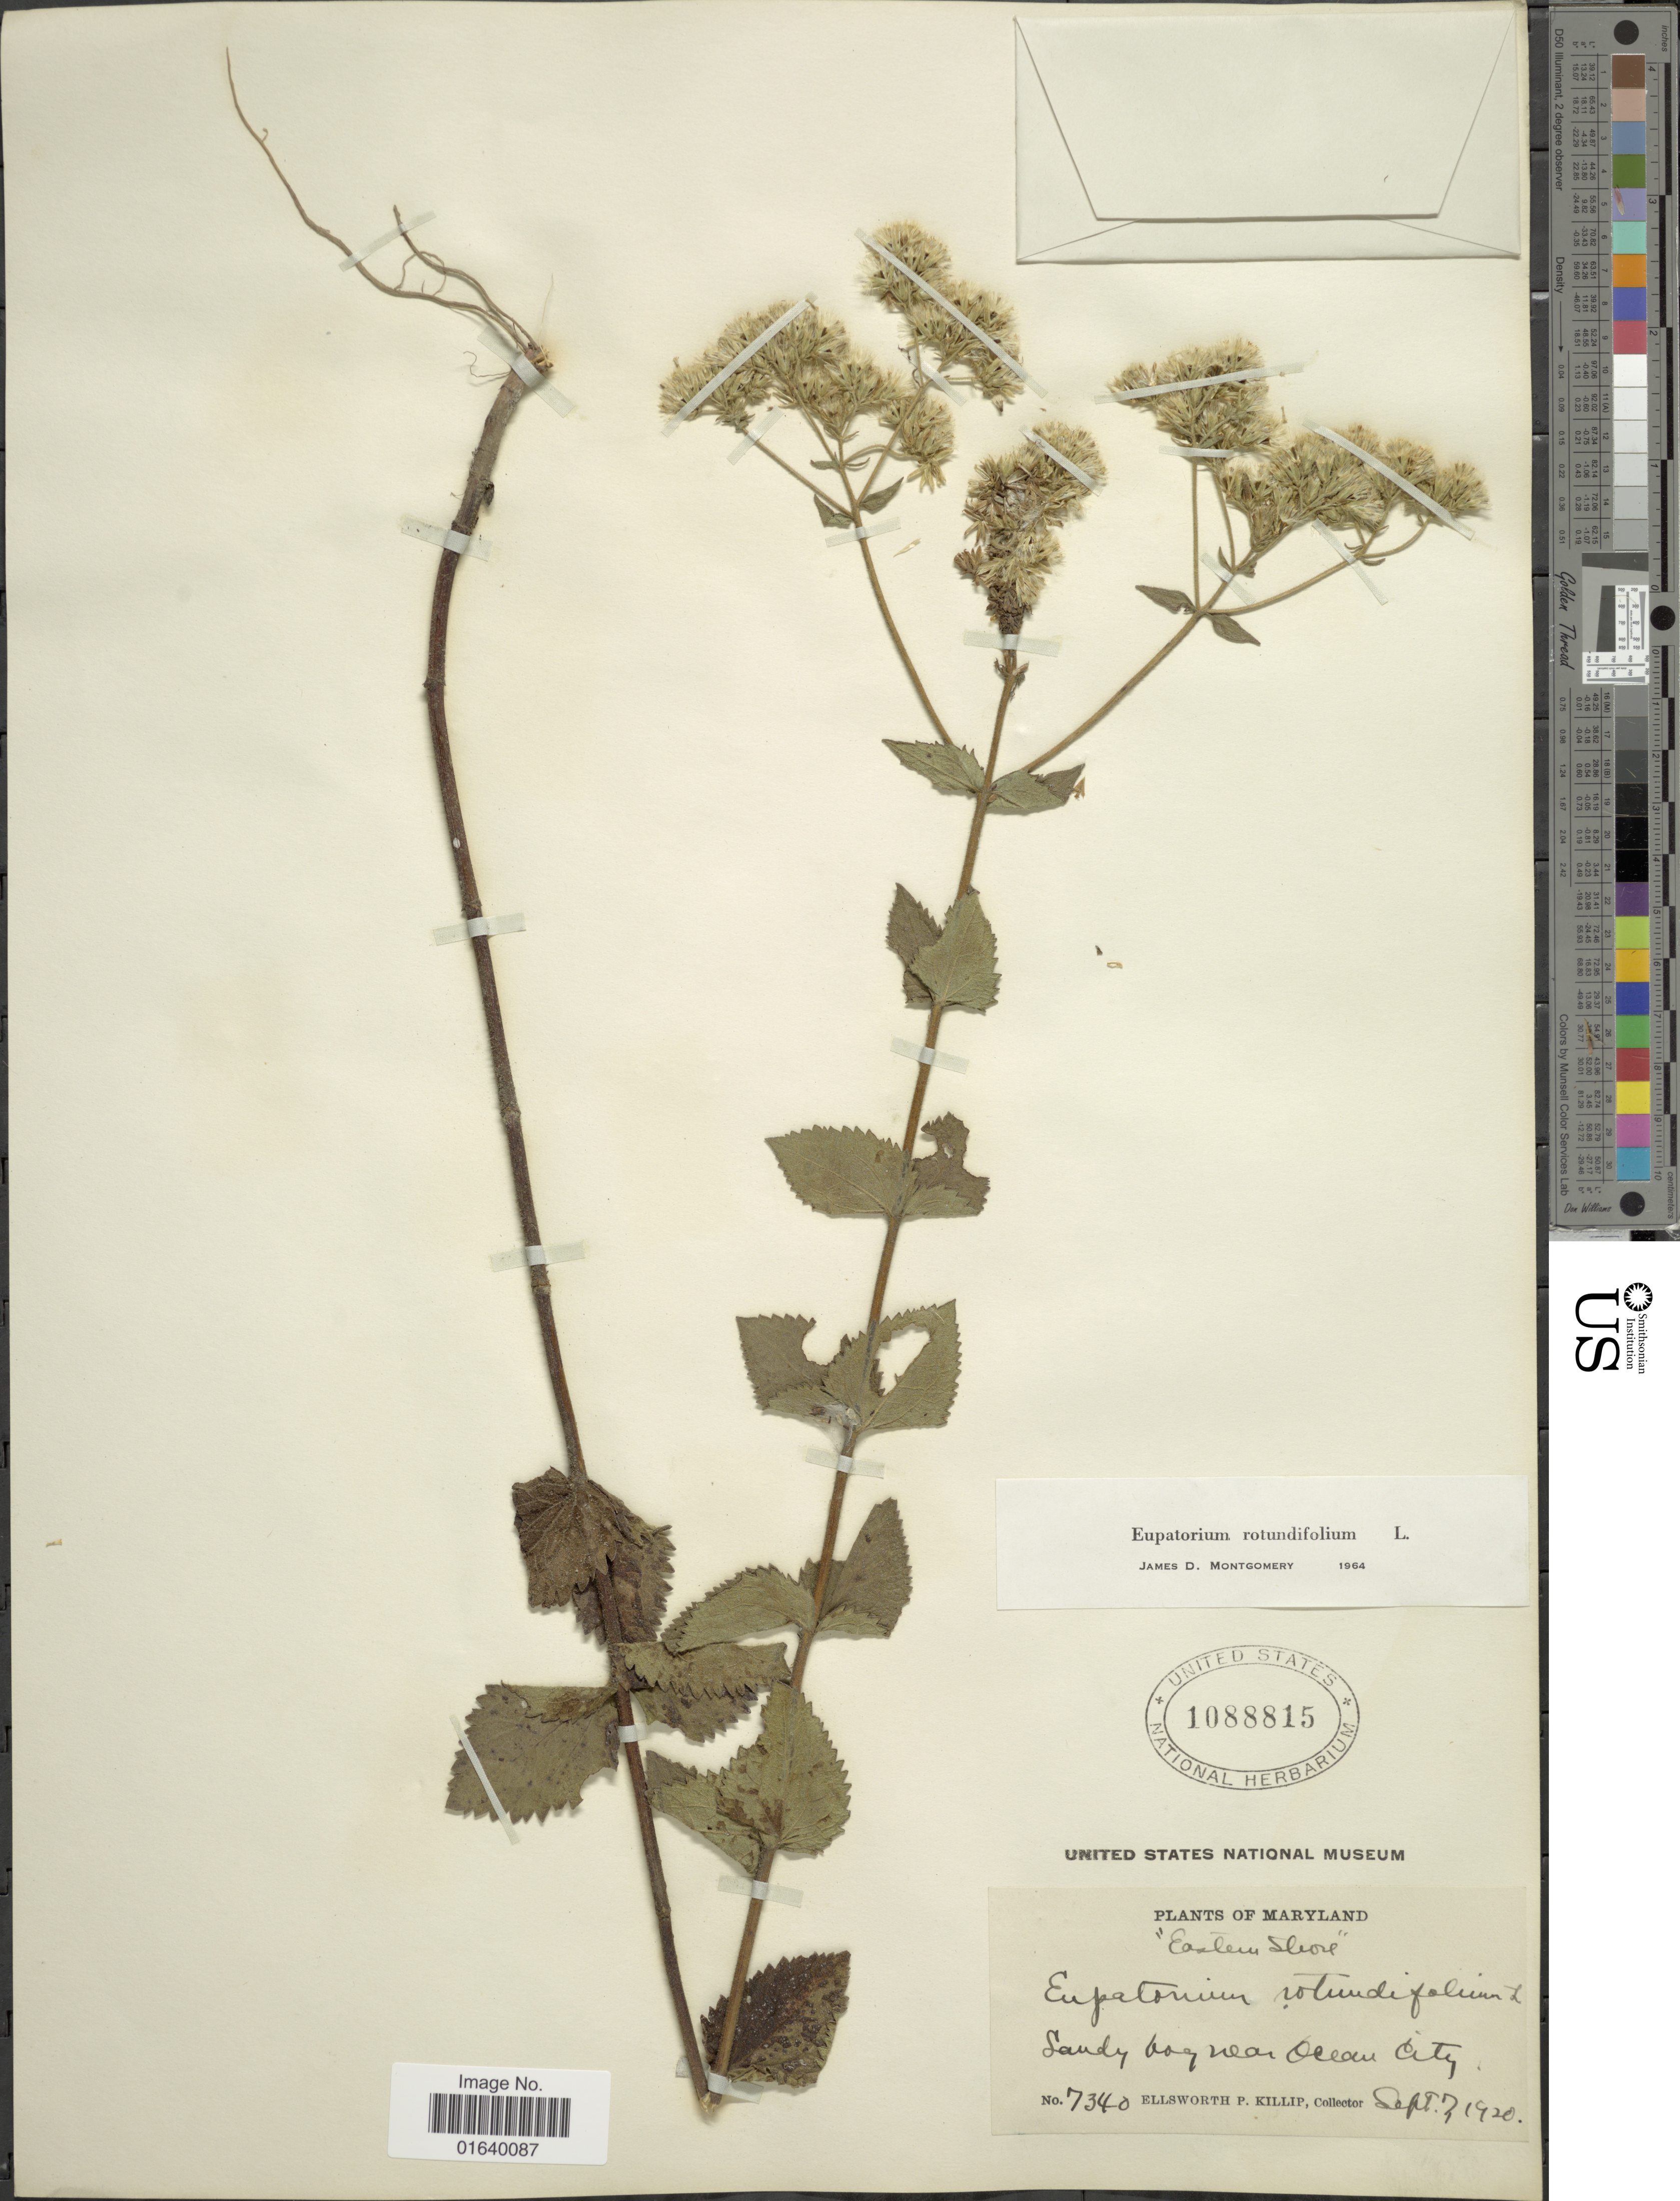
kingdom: Plantae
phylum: Tracheophyta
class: Magnoliopsida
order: Asterales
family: Asteraceae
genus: Eupatorium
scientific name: Eupatorium rotundifolium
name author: L.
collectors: E. P. Killip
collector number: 7340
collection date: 1920-09-07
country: United States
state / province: Maryland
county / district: Worcester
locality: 'Eastern Shore' Sandy bog near Ocean City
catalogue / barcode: US 1088815